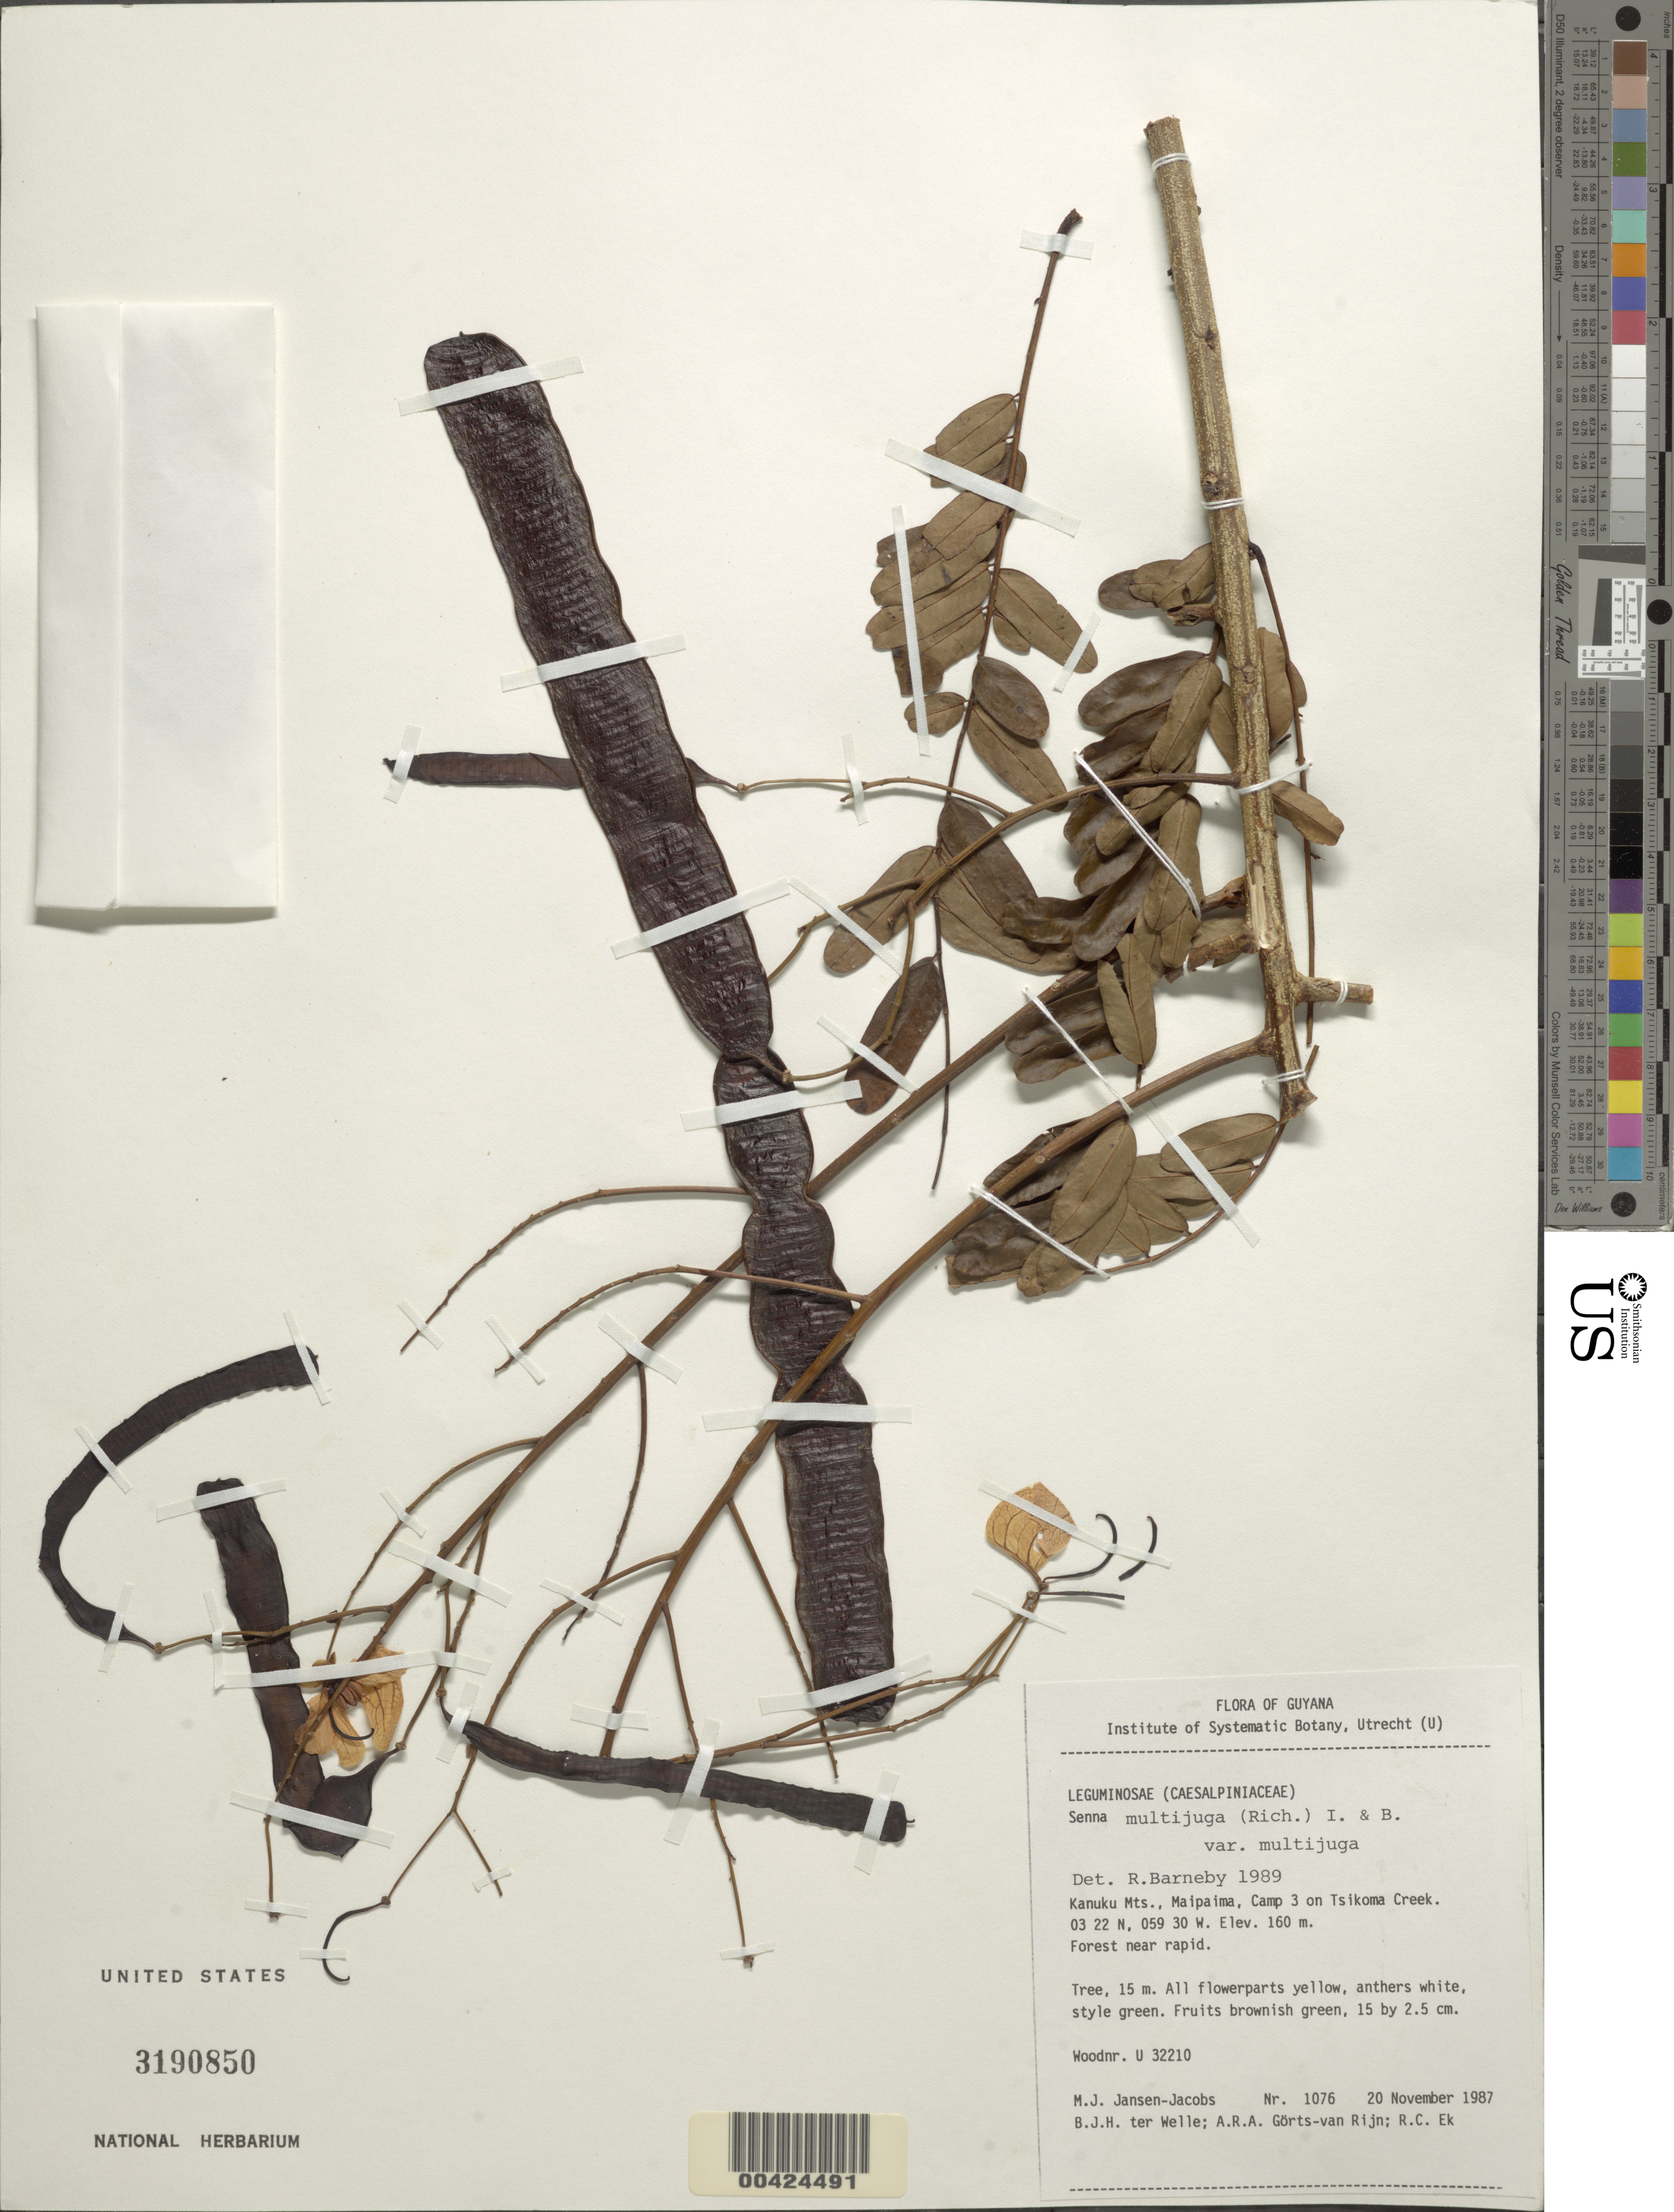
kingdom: Plantae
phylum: Tracheophyta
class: Magnoliopsida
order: Fabales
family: Fabaceae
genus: Senna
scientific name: Senna multijuga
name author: (Rich.) H.S. Irwin & Barneby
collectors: M. J. Jansen-Jacobs, B. Welle, A. .R. A. Görts-van Rijn & R. C. Ek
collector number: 1076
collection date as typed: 20 Nov 1987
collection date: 1987-11-20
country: Guyana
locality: Camp 3 on tsikoma creek; maipaima; kanuku mtns.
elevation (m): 160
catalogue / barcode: US 3190850